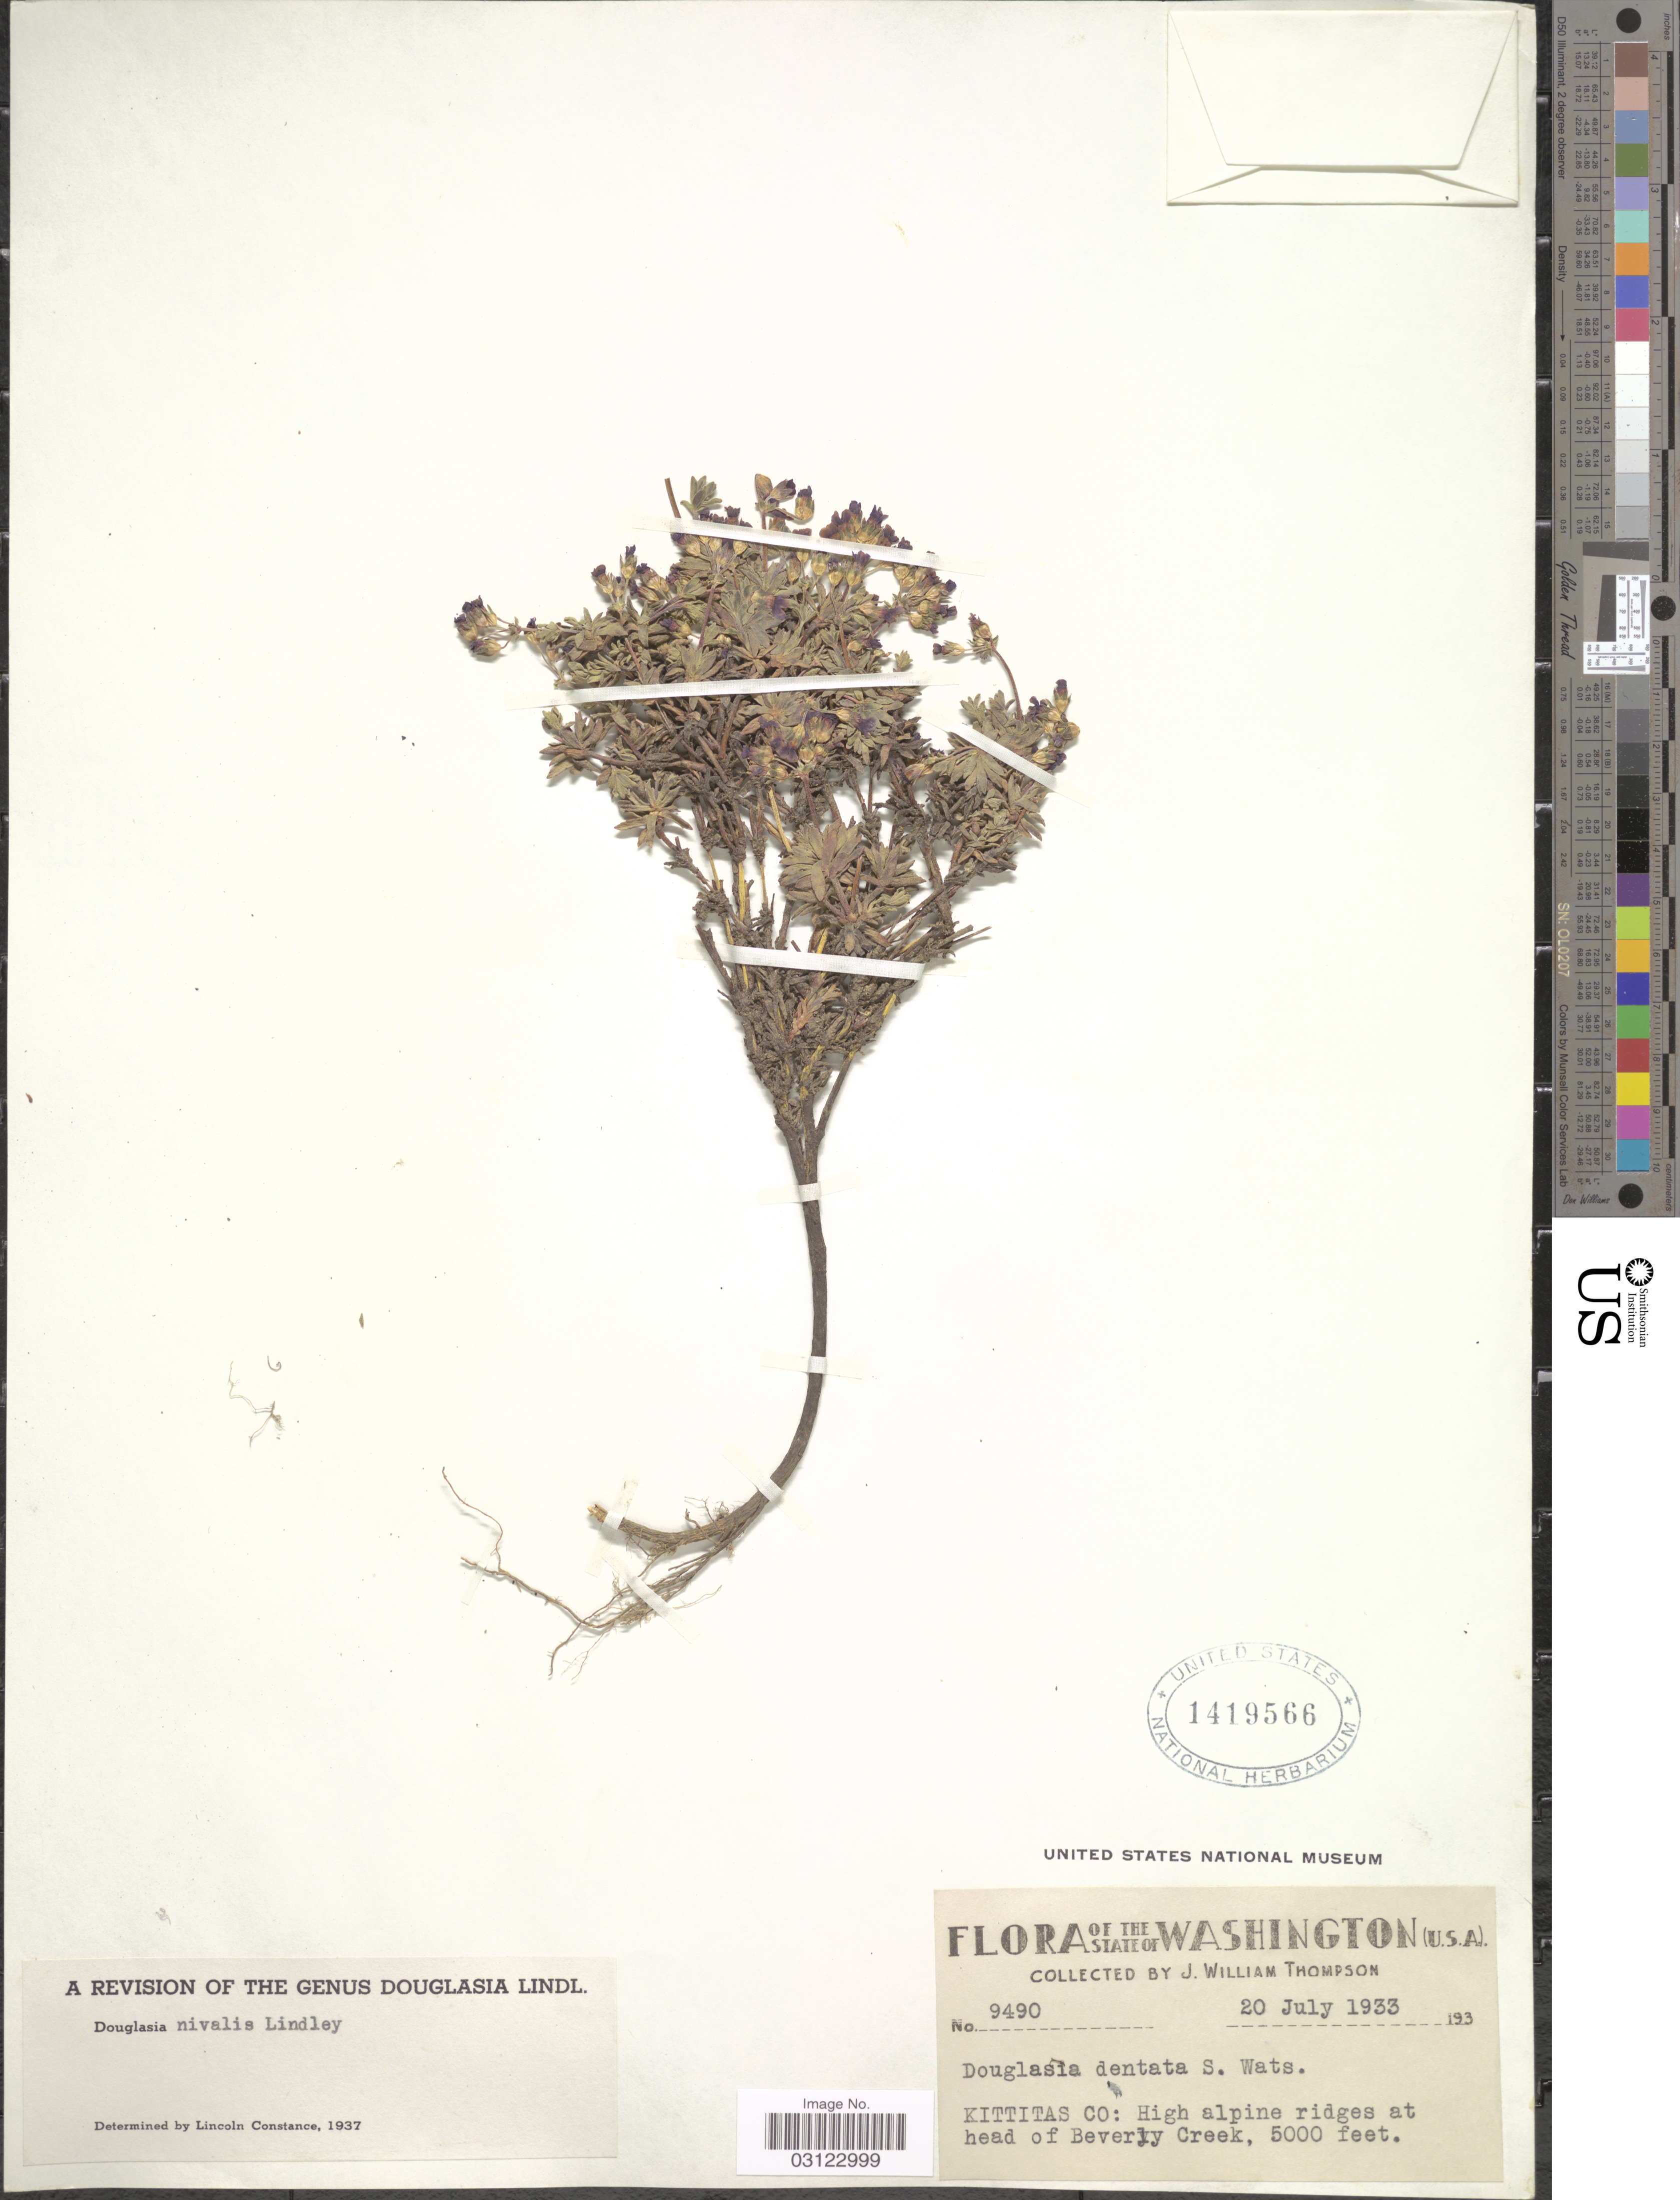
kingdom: Plantae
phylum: Tracheophyta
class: Magnoliopsida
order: Ericales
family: Primulaceae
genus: Douglasia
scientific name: Douglasia nivalis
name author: Lindl.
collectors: J. W. Thompson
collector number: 9490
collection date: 1933-07-20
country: United States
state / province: Washington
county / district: Kittitas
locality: Kittitas Co: High alpine ridges at head of Beverly Creek.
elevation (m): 1524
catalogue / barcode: US 1419566